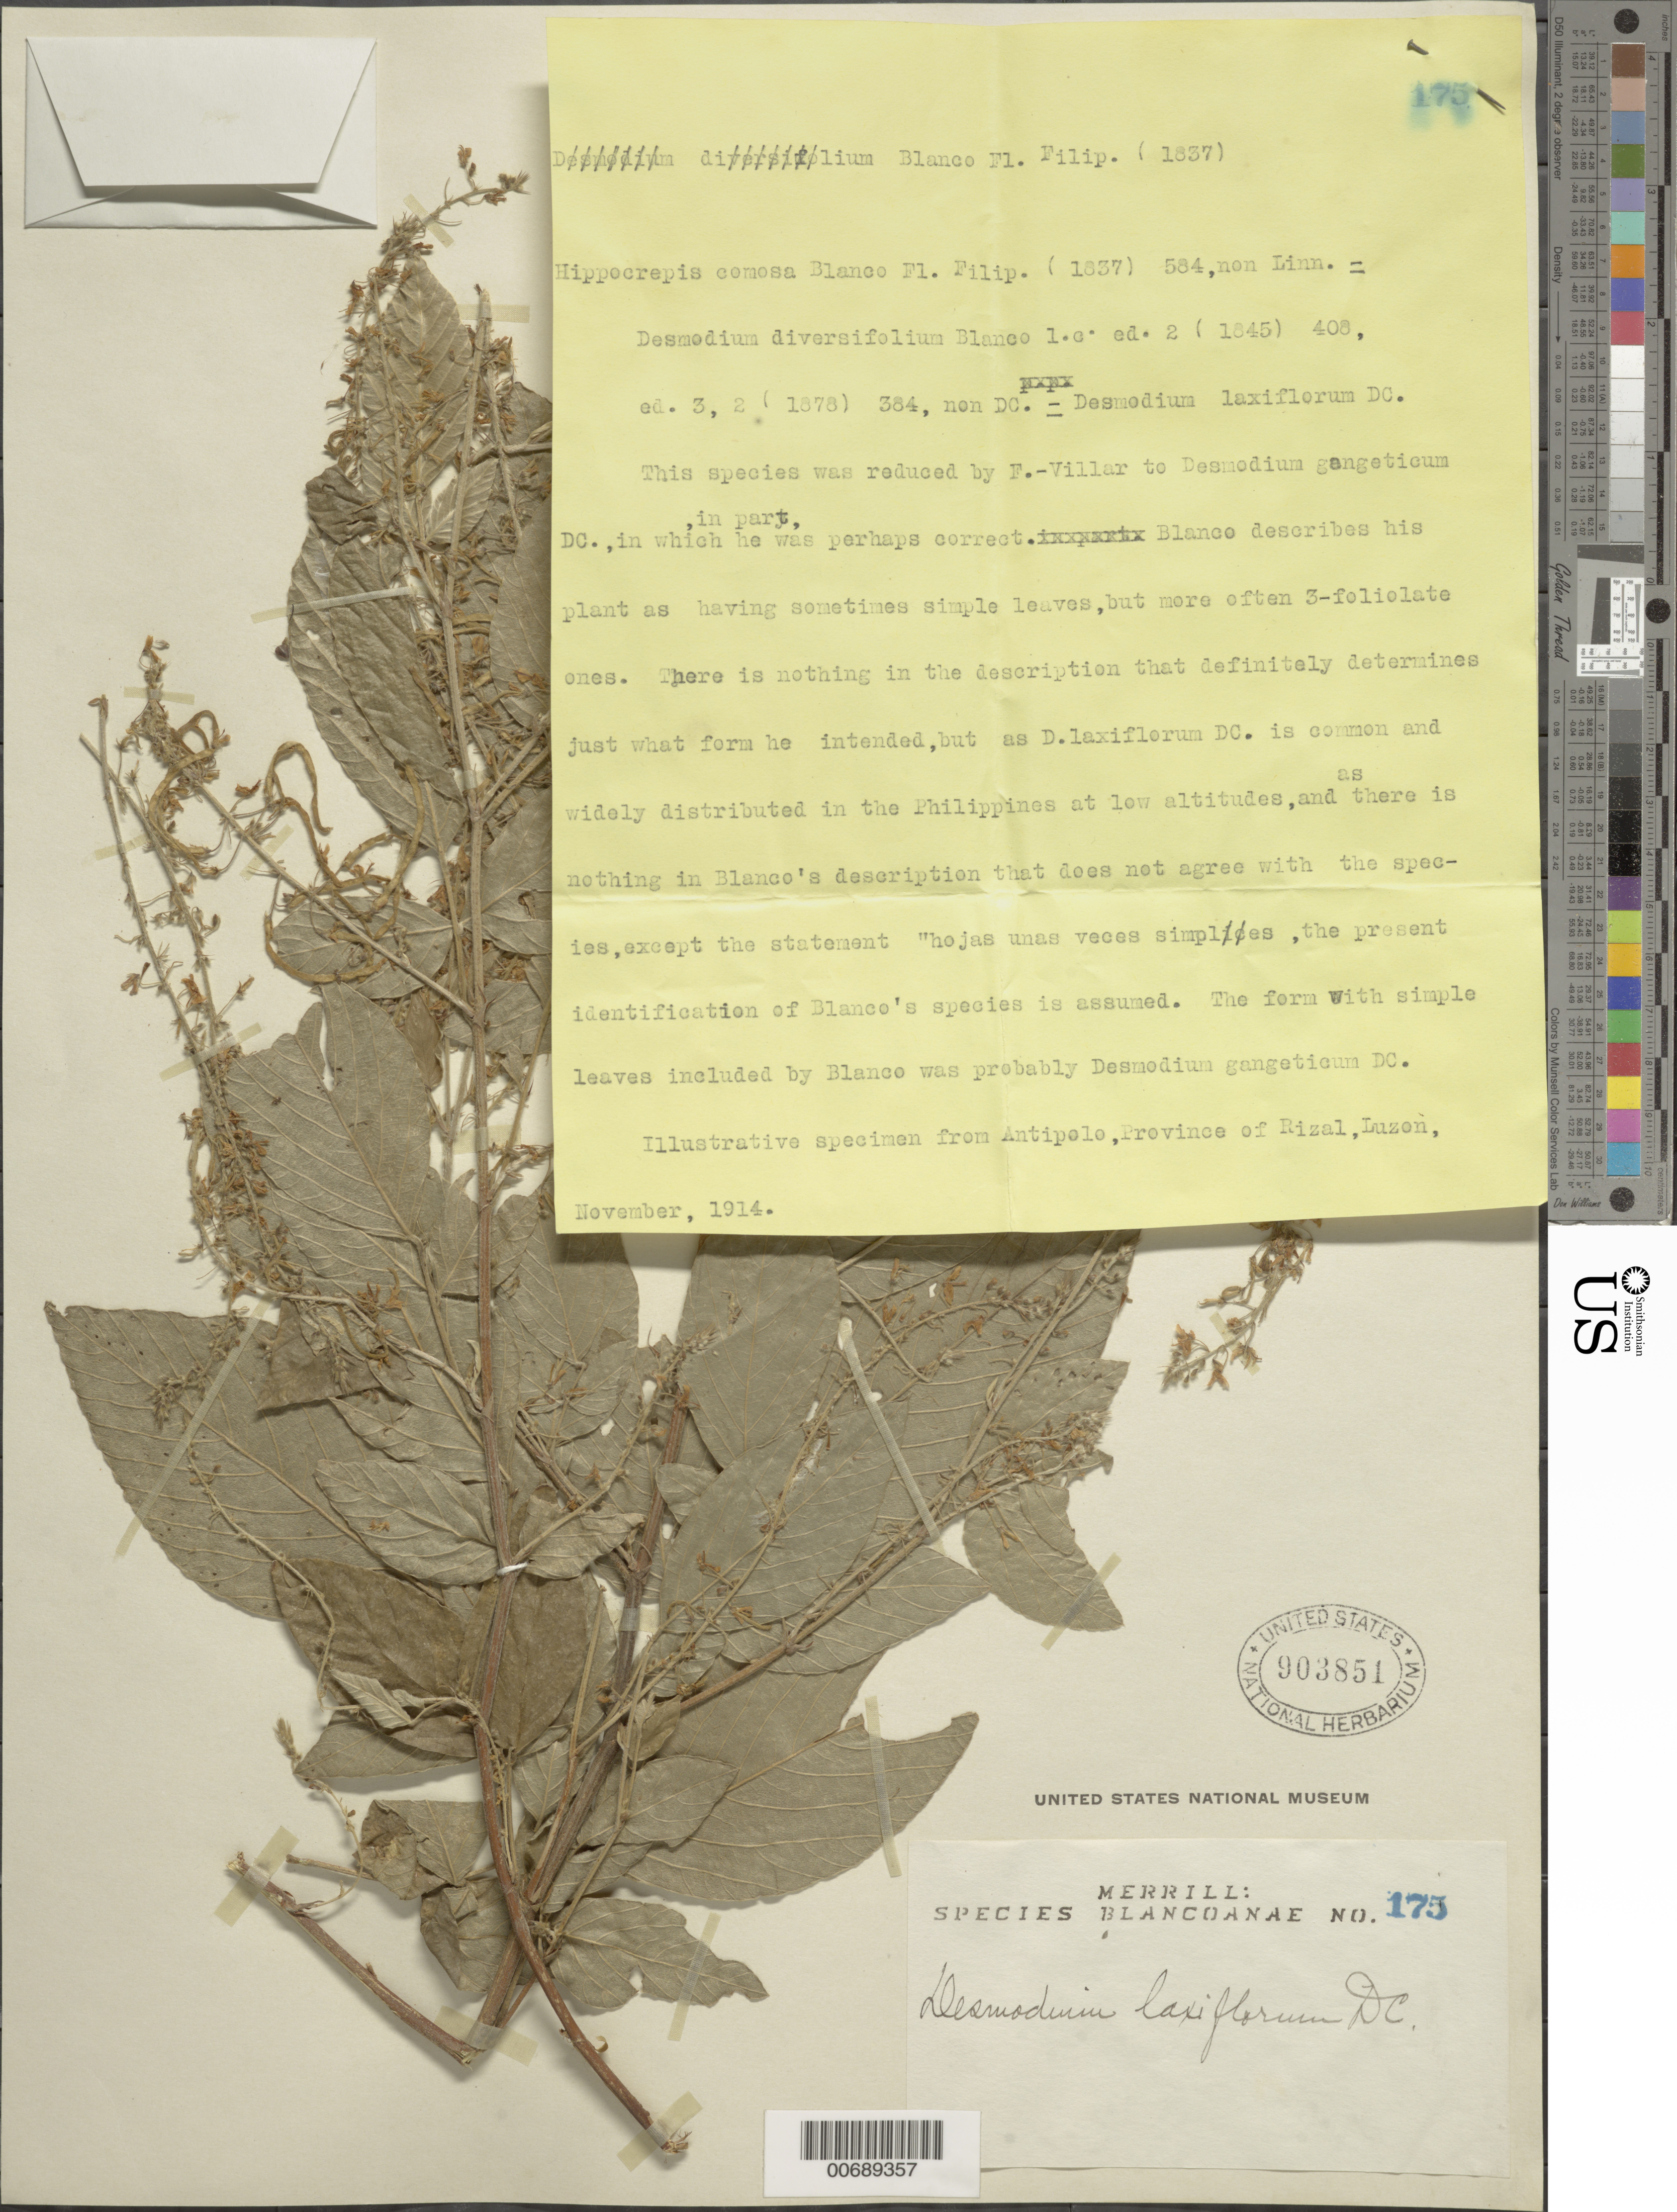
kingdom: Plantae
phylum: Tracheophyta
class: Magnoliopsida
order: Fabales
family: Fabaceae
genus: Sohmaea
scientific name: Sohmaea laxiflora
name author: (DC.) H. Ohashi & K. Ohashi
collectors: E. D. Merrill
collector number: Sp. Blancoan. 0175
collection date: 1914-11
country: Philippines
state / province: Calabarzon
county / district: Rizal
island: Luzon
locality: Antipolo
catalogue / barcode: US 903851